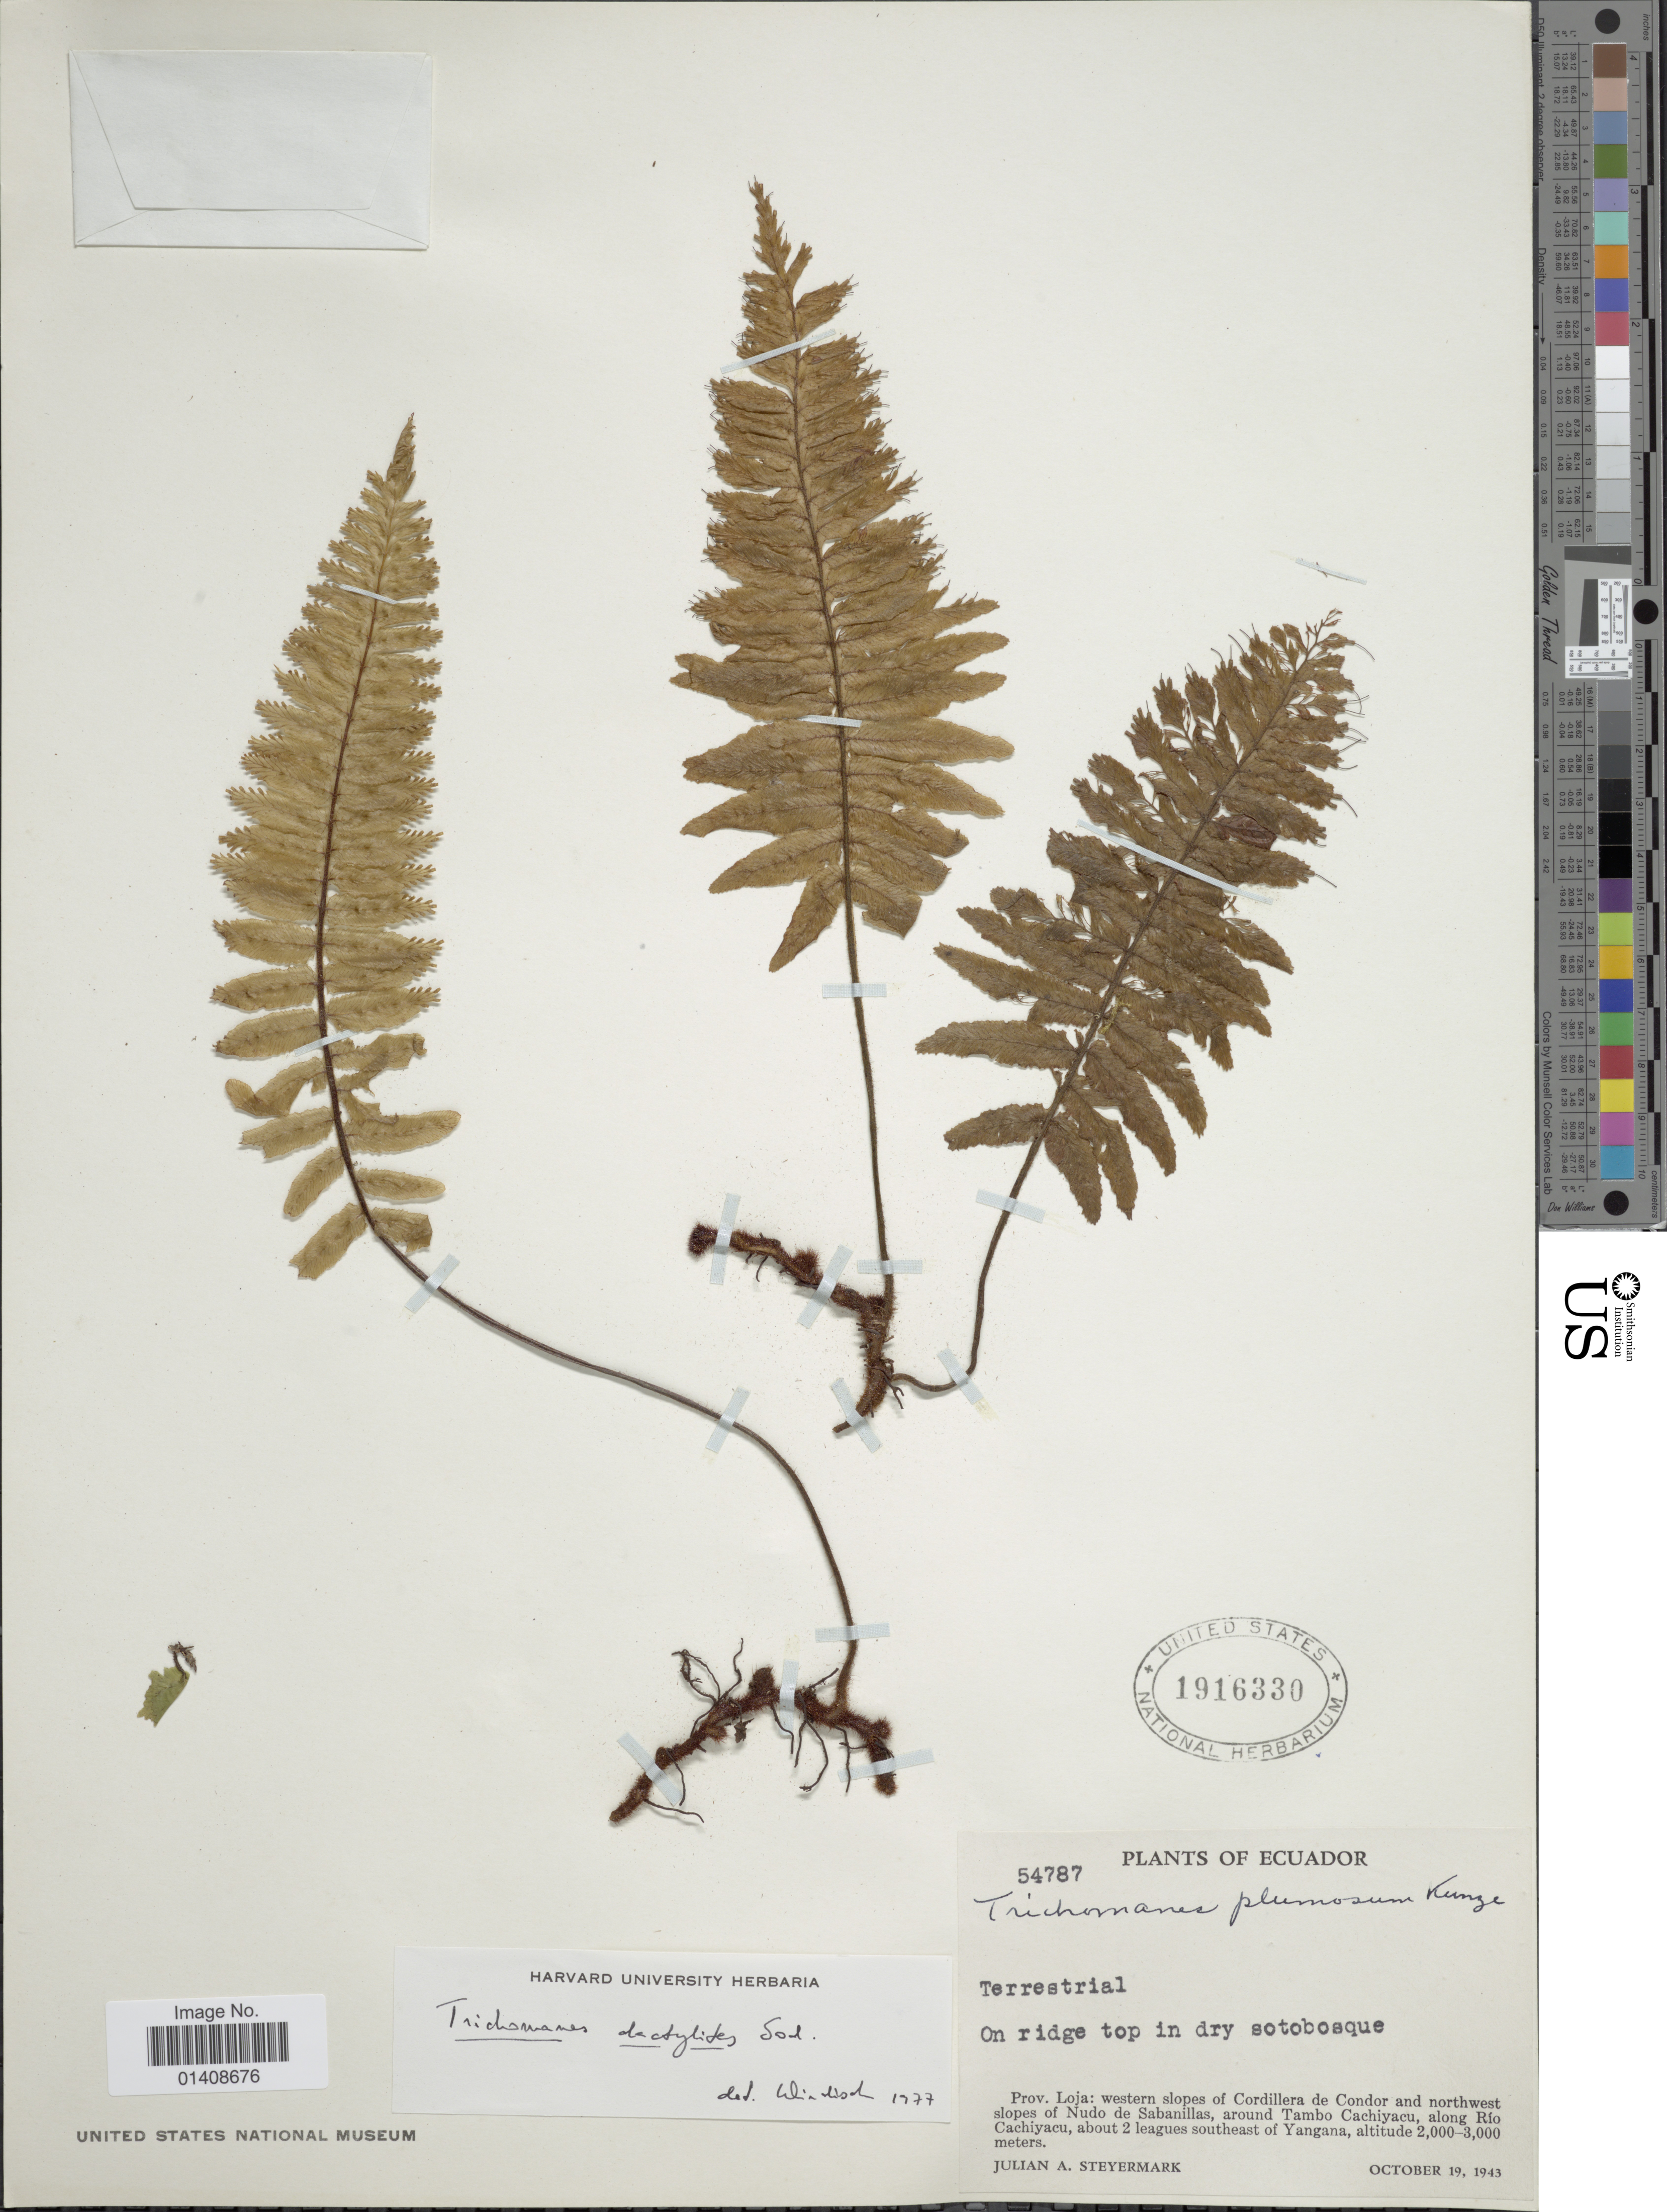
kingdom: Plantae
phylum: Tracheophyta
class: Polypodiopsida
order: Hymenophyllales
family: Hymenophyllaceae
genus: Trichomanes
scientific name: Trichomanes dactylites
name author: Sodiro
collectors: J. Steyermark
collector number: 54787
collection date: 1943-10-19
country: Ecuador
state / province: Loja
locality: Western slopes of Cordillera de Condor and northwet slope of Nudo de Sabanillas, around Tambo Cachiyacu, along Rio Cachiyacu, about 2 leagues southeast of Yangana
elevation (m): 2000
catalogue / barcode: US 1916330